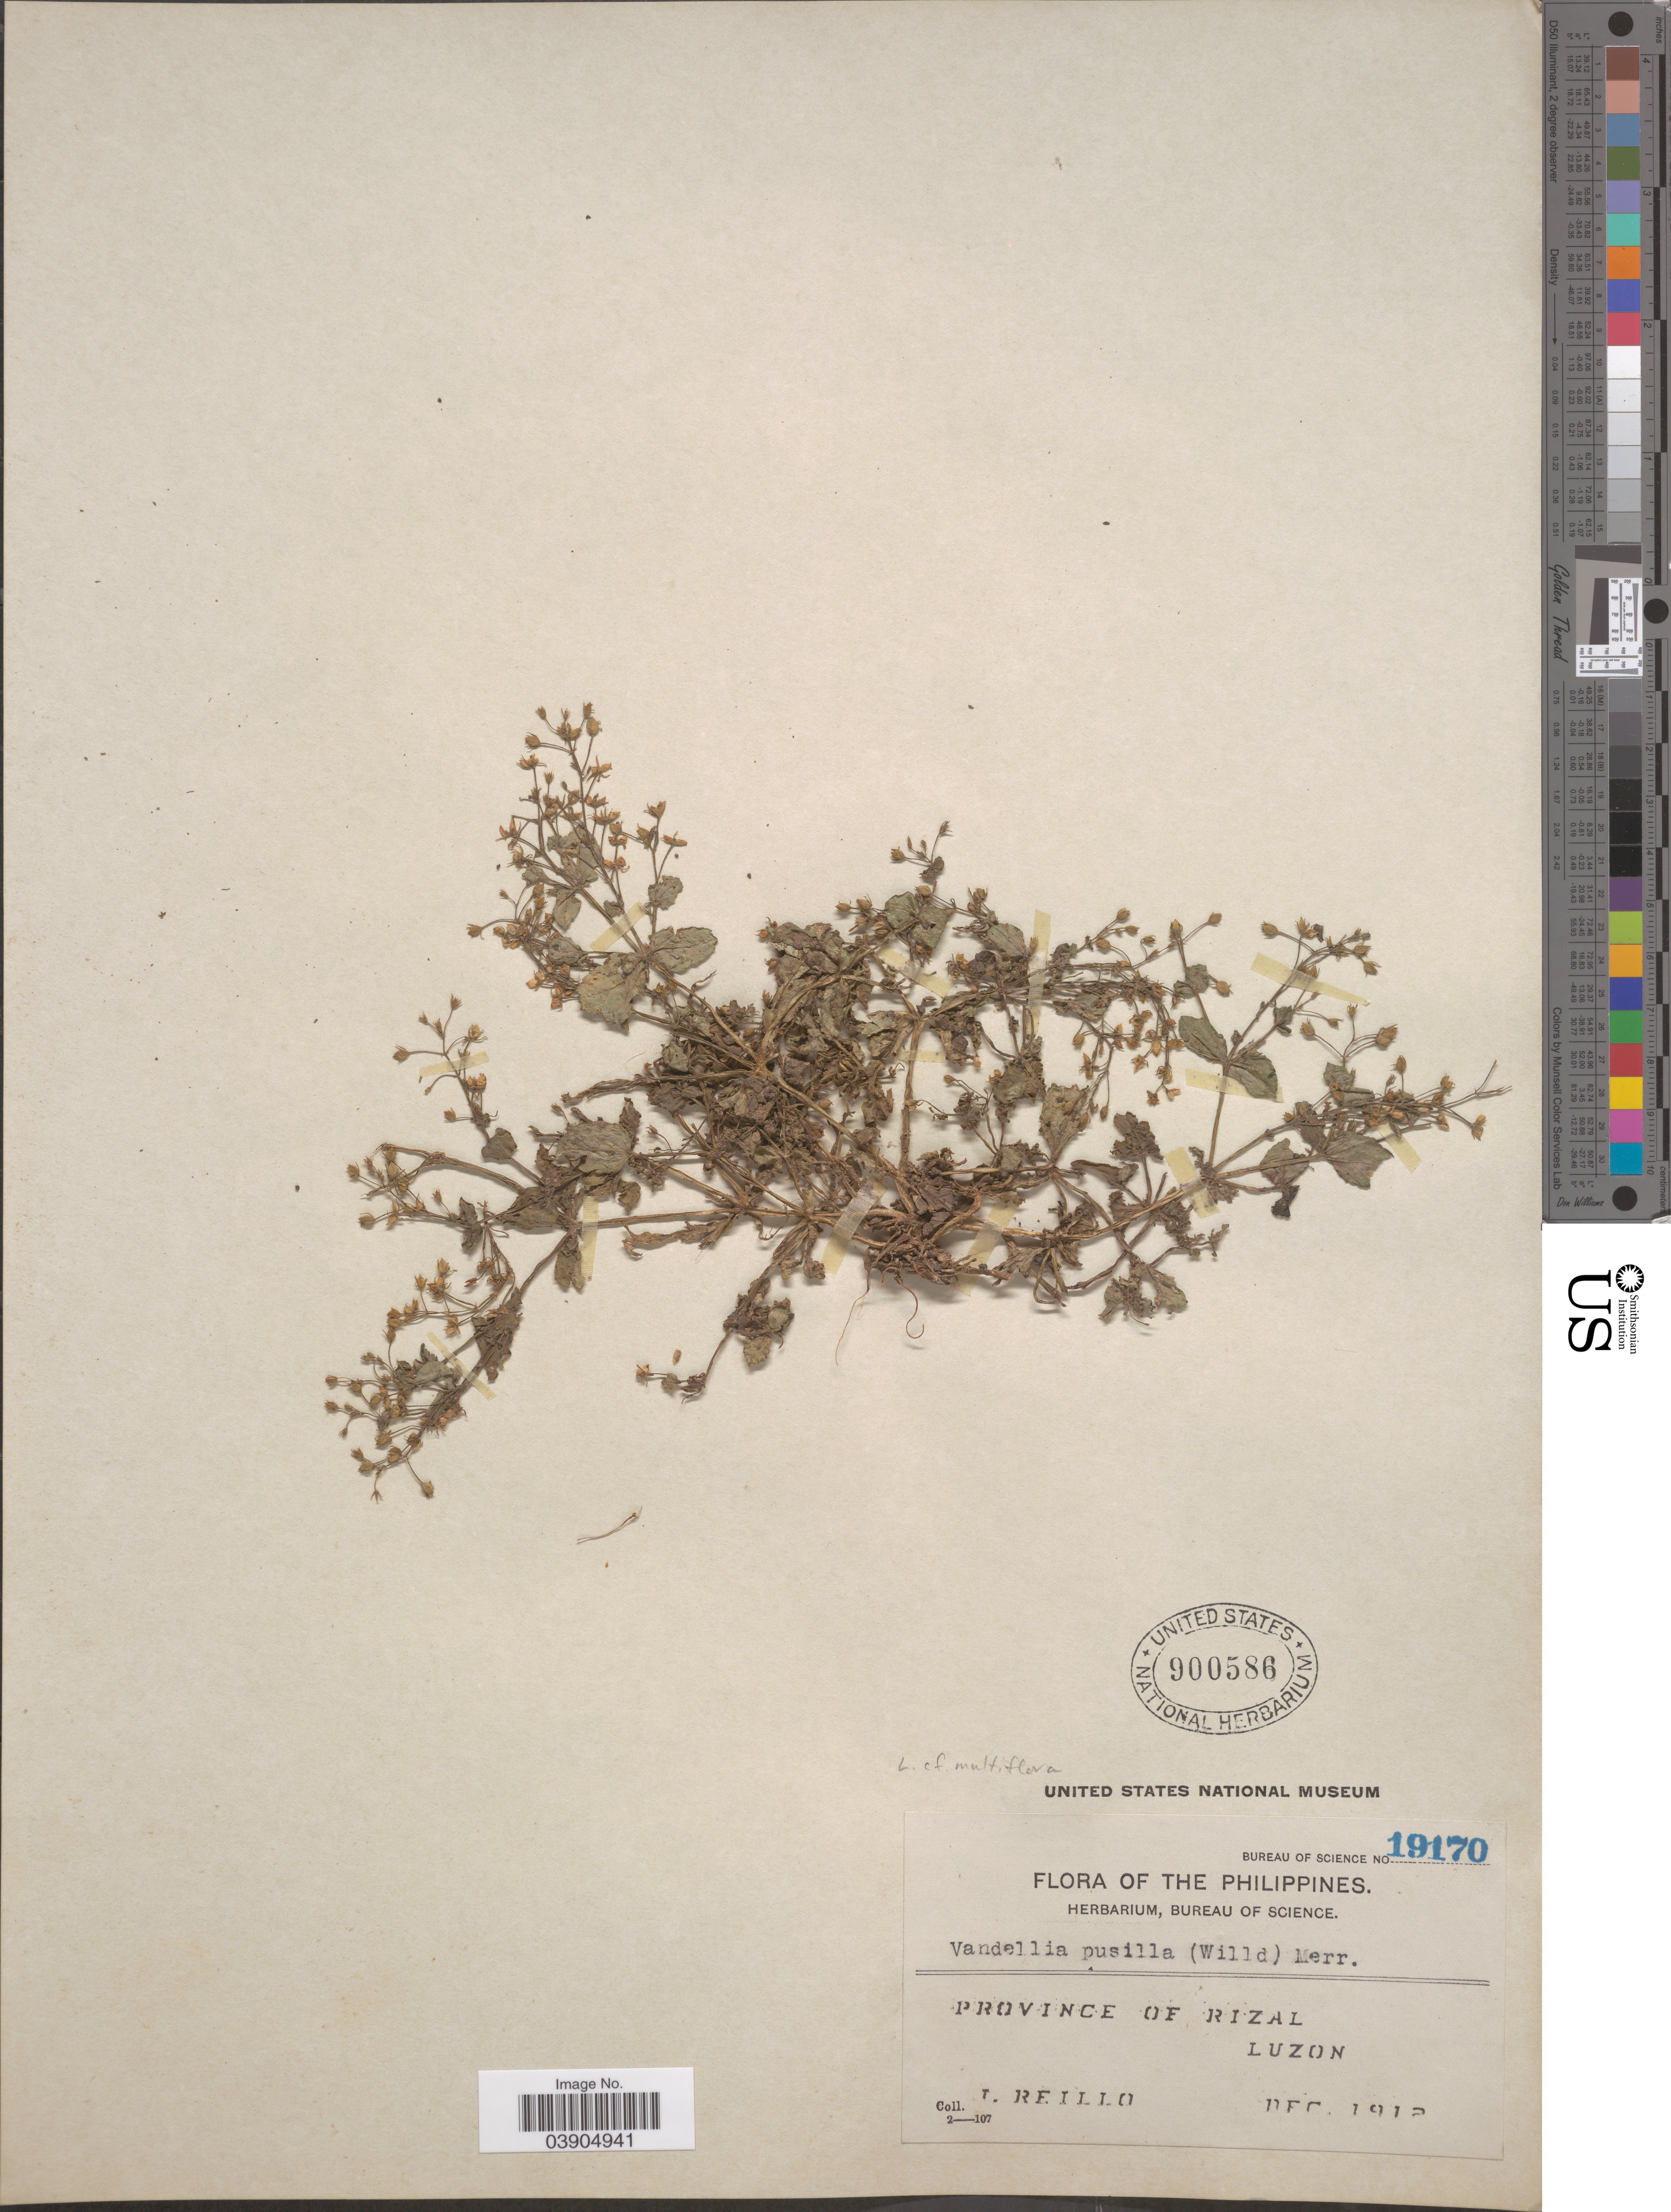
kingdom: Plantae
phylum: Tracheophyta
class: Magnoliopsida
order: Lamiales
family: Linderniaceae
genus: Lindernia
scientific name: Lindernia pusilla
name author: (Willd.) Bold.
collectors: J. Reillo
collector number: Bureau of Science 19170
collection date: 1912-12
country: Philippines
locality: Province of Rizal, Luzon.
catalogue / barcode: US 900586